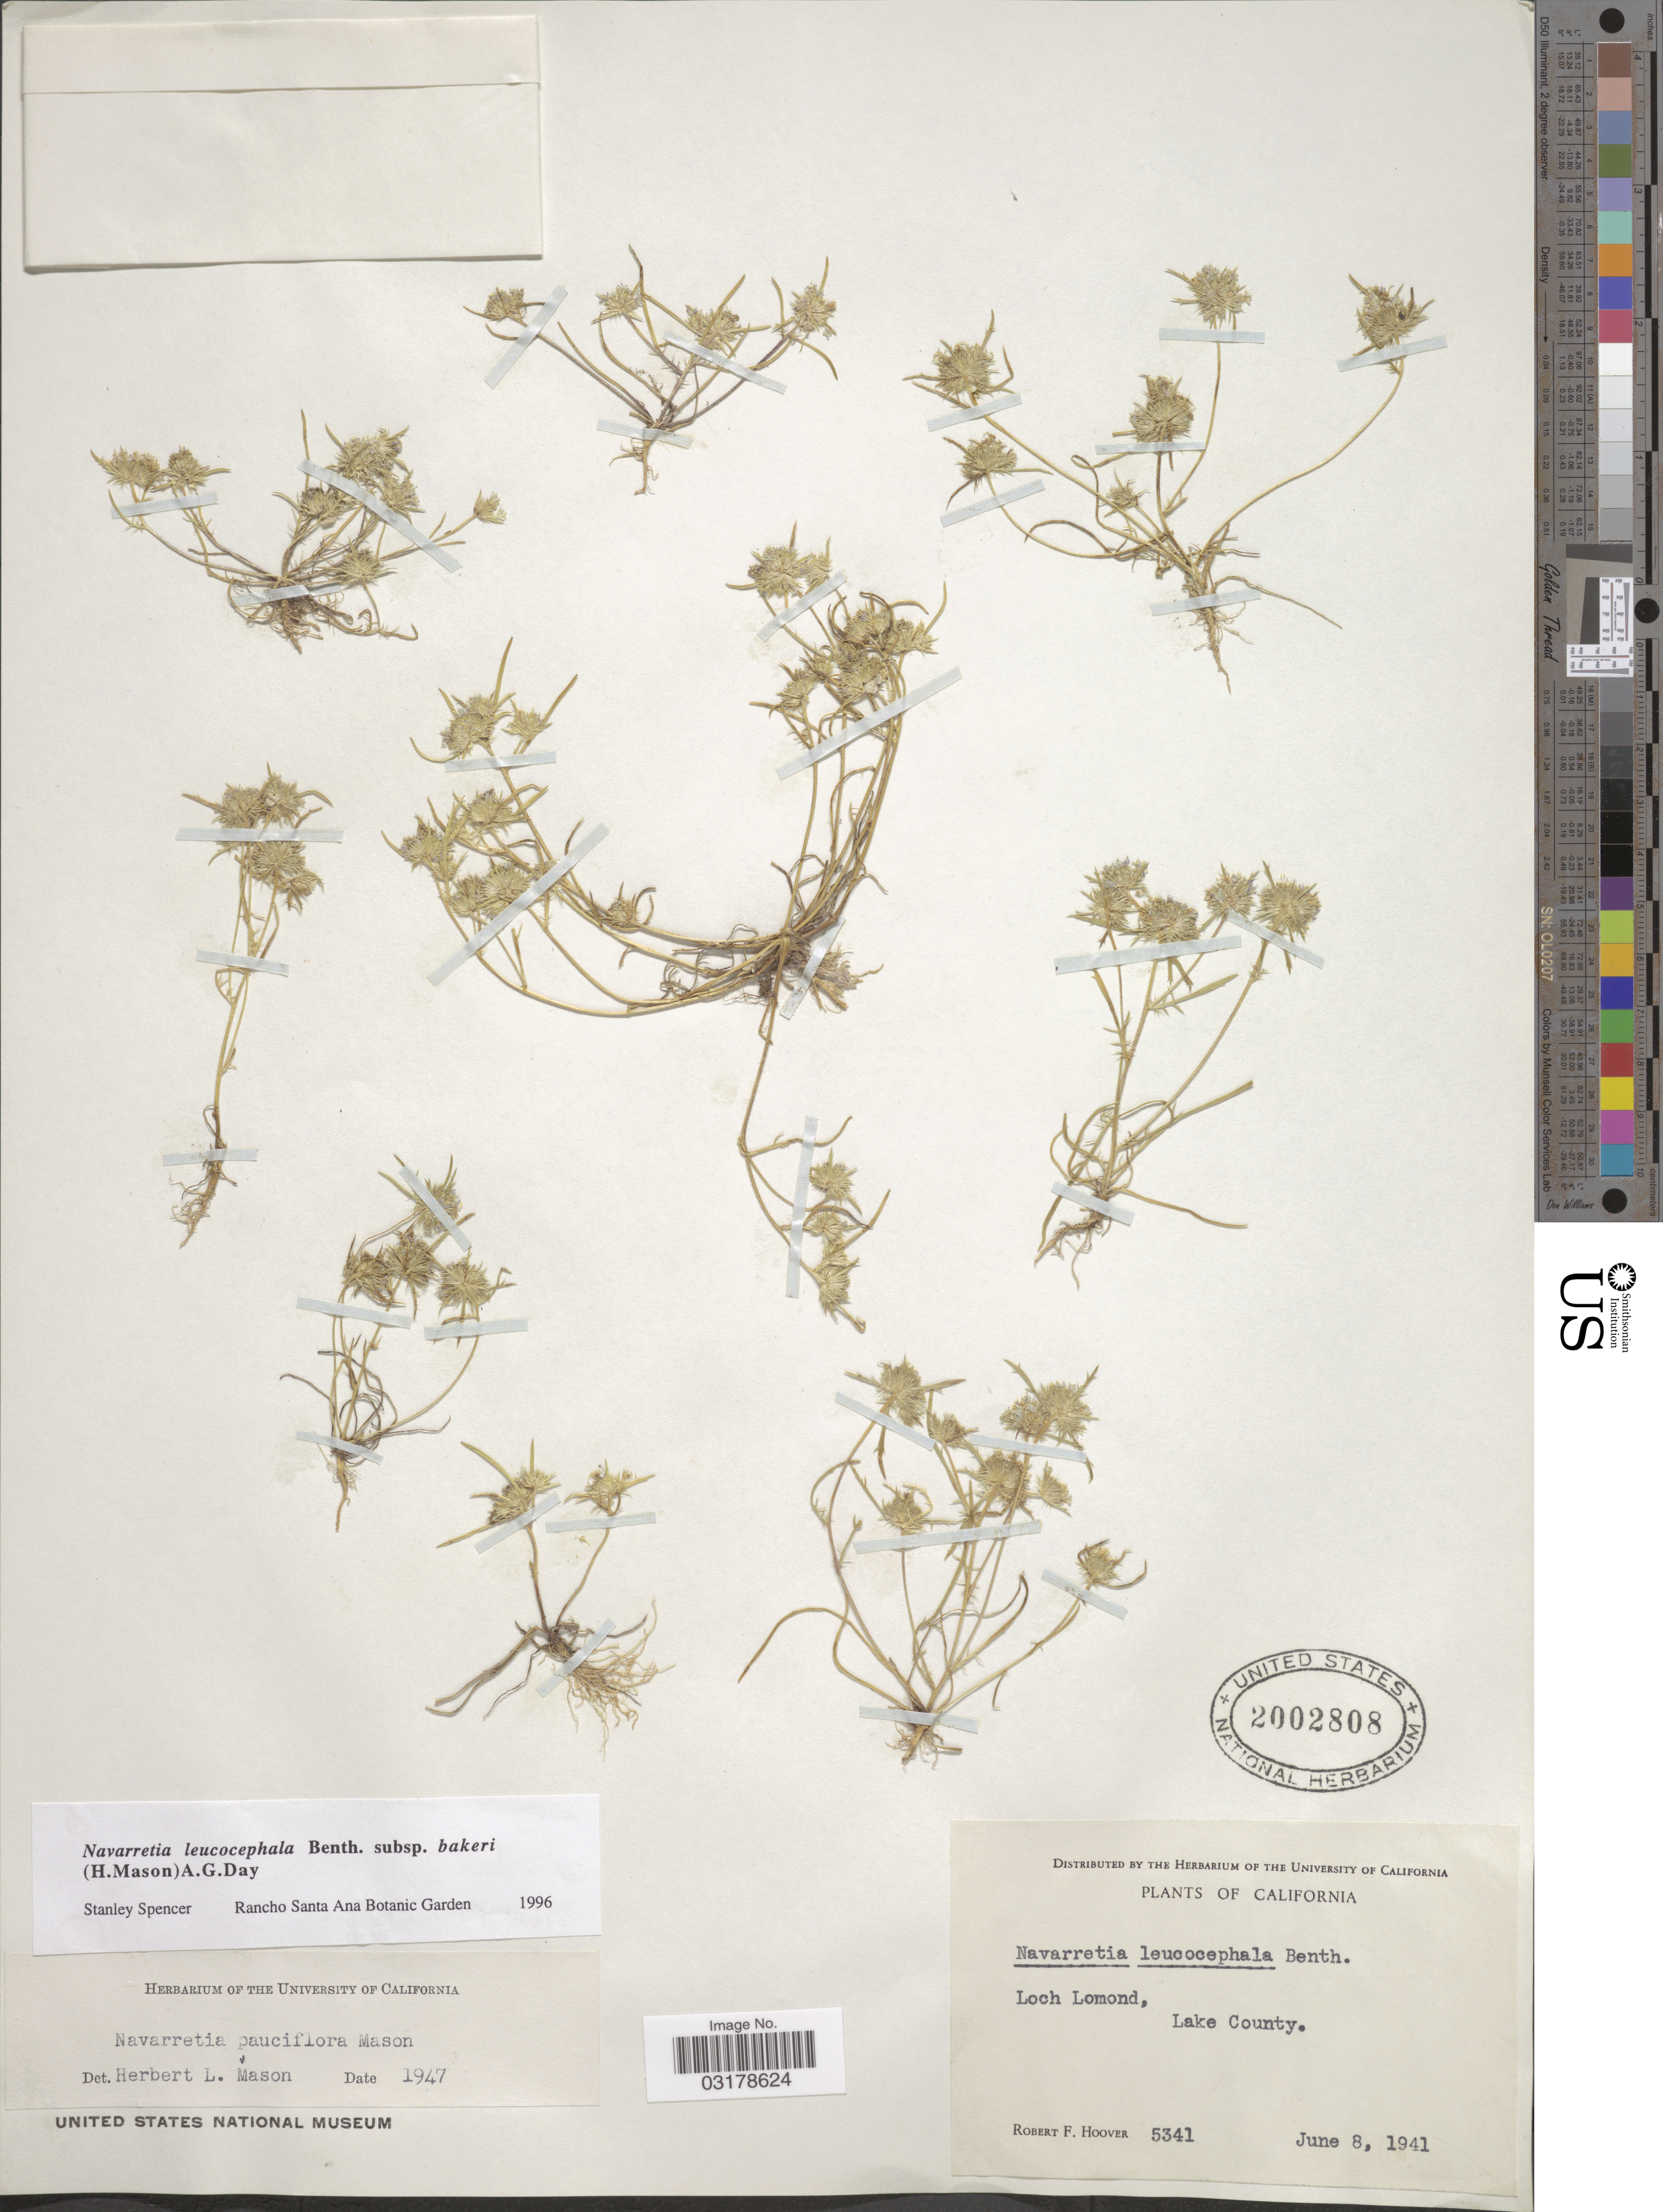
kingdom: Plantae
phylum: Tracheophyta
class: Magnoliopsida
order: Ericales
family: Polemoniaceae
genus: Navarretia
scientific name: Navarretia leucocephala subsp. bakeri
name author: (H. Mason) A.G. Day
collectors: R. F. Hoover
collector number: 5341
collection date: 1941-06-08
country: United States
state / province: California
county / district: Lake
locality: Loch Lomond, Lake County.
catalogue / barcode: US 2002808